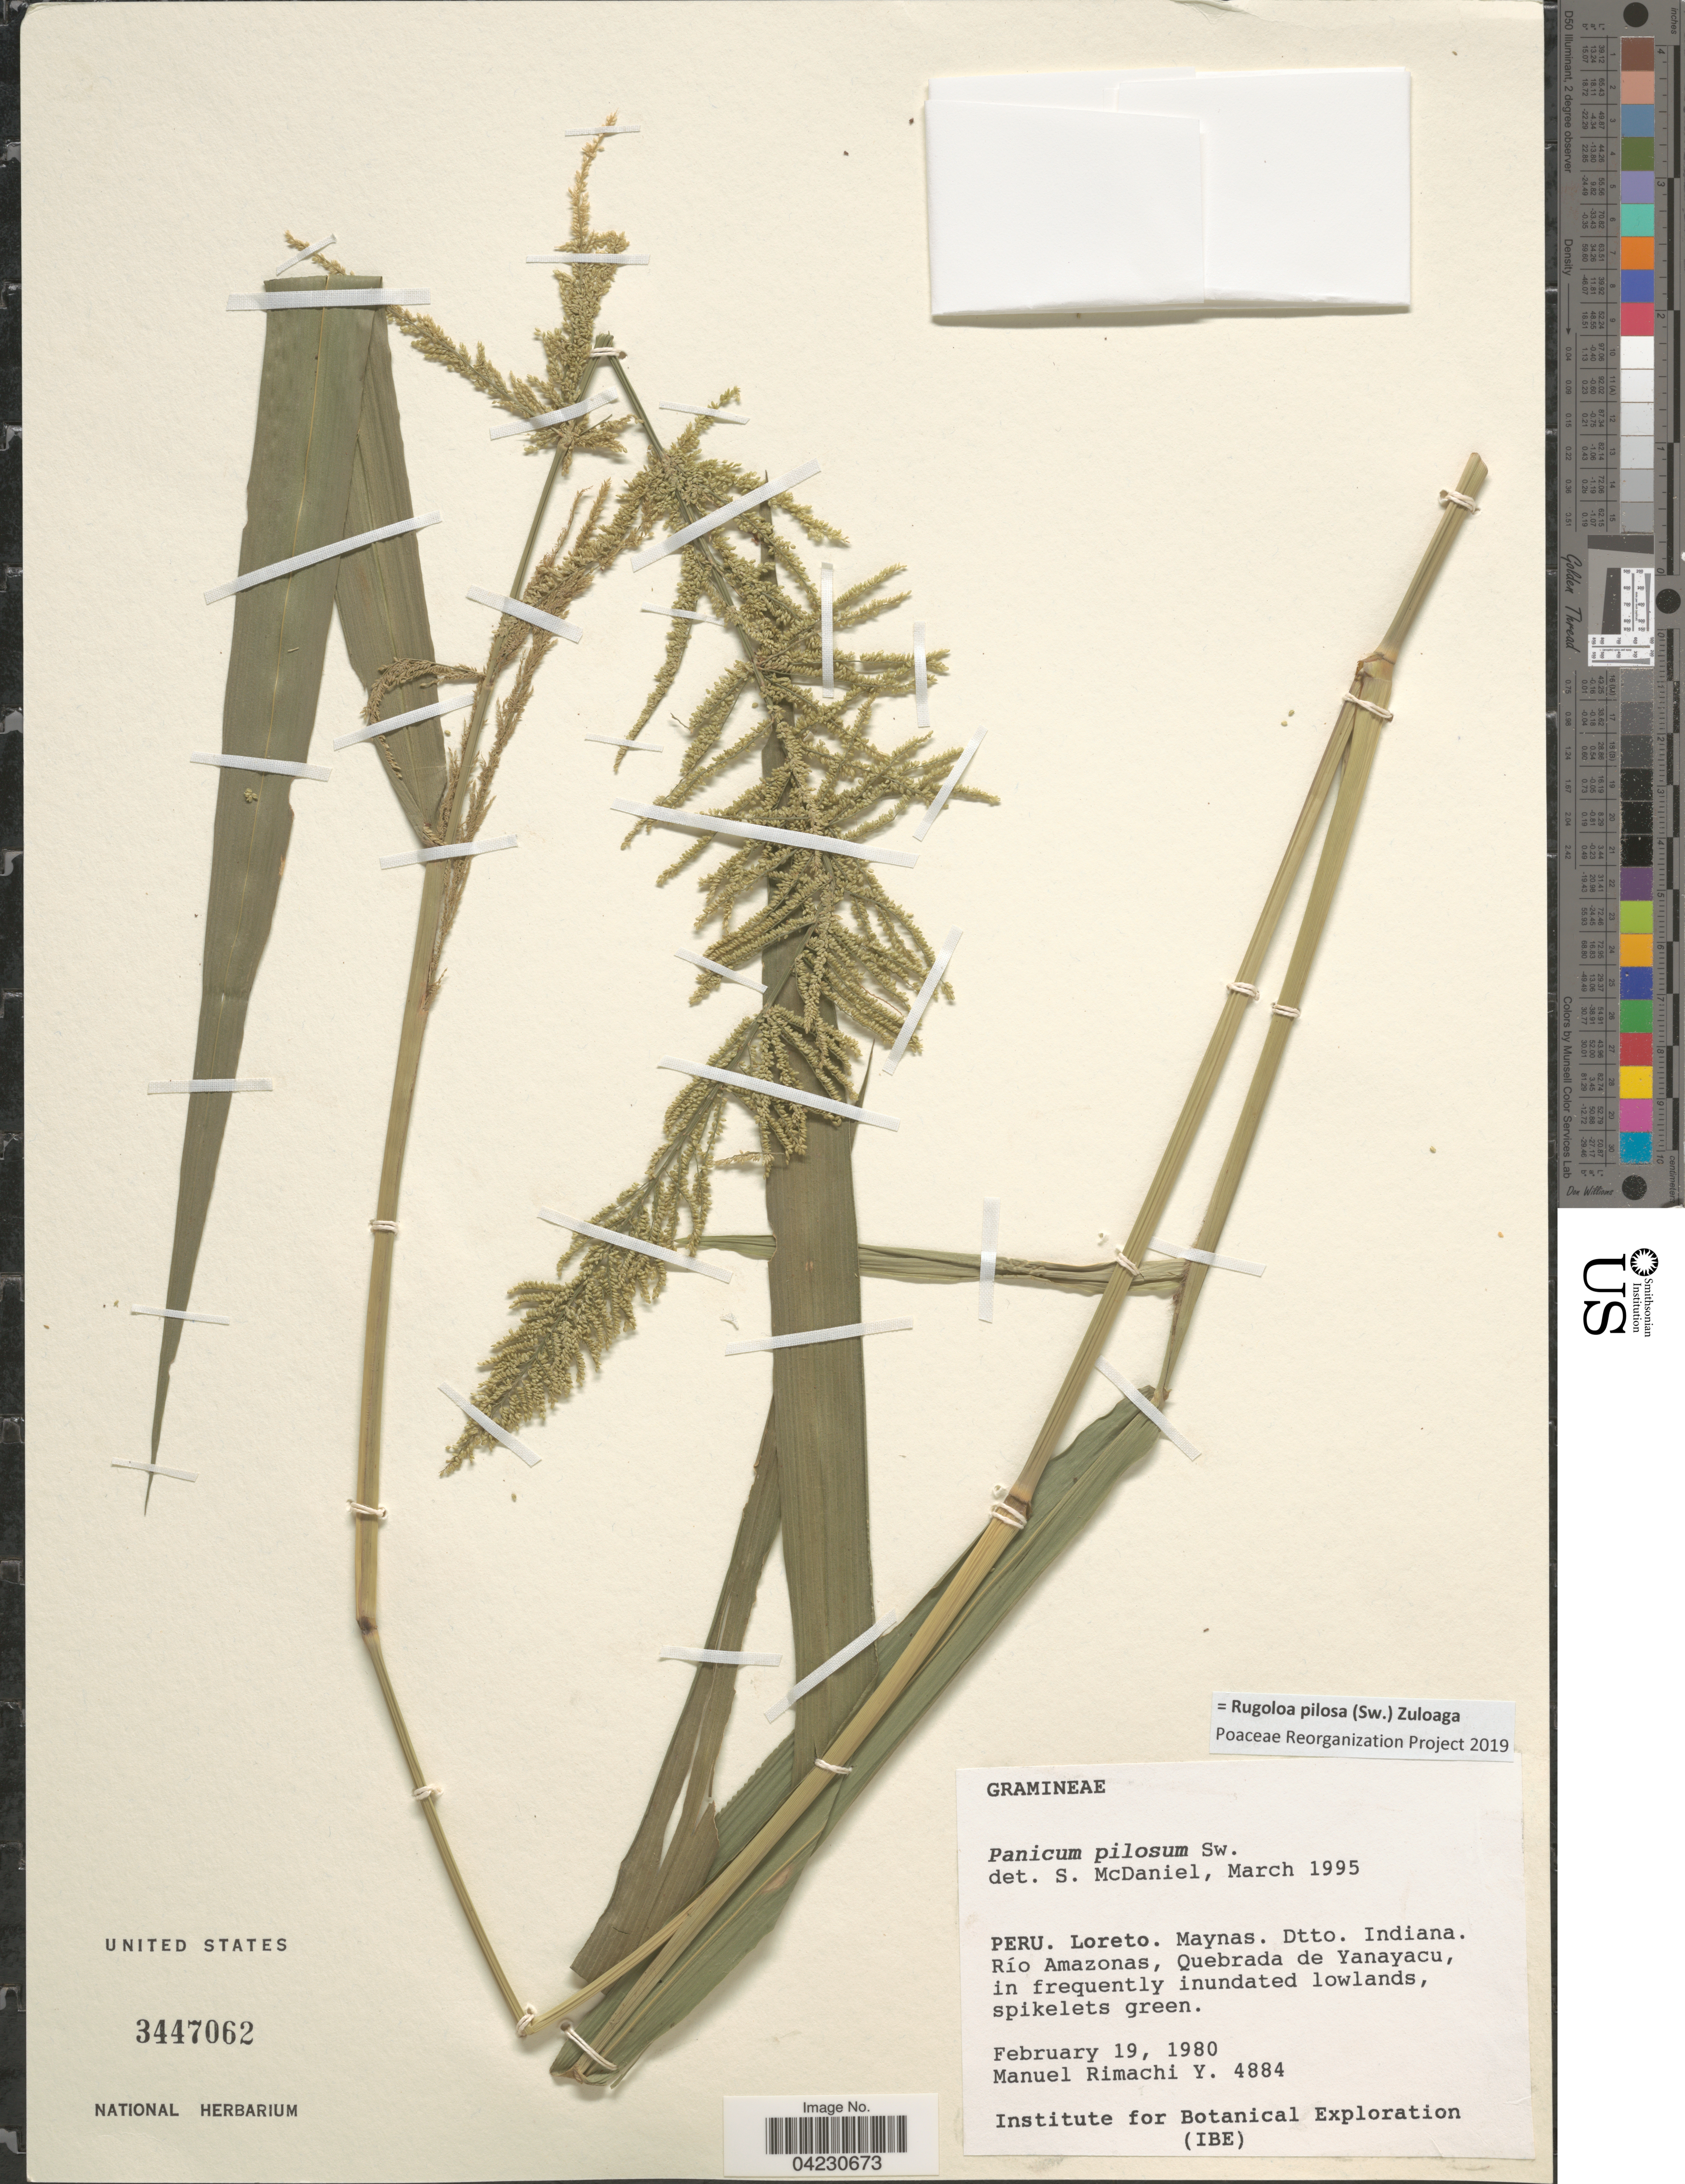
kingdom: Plantae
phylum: Tracheophyta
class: Liliopsida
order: Poales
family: Poaceae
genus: Rugoloa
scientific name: Rugoloa pilosa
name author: (Sw.) Zuloaga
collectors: M. Rimachi Y.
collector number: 4884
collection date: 1980-02-19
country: Peru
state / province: Loreto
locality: Maynas. Dtto. Indiana. Río Amazonas, Quebrada de Yanayacu. Institute for Botanical Exploration (IBE).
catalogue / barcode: US 3447062